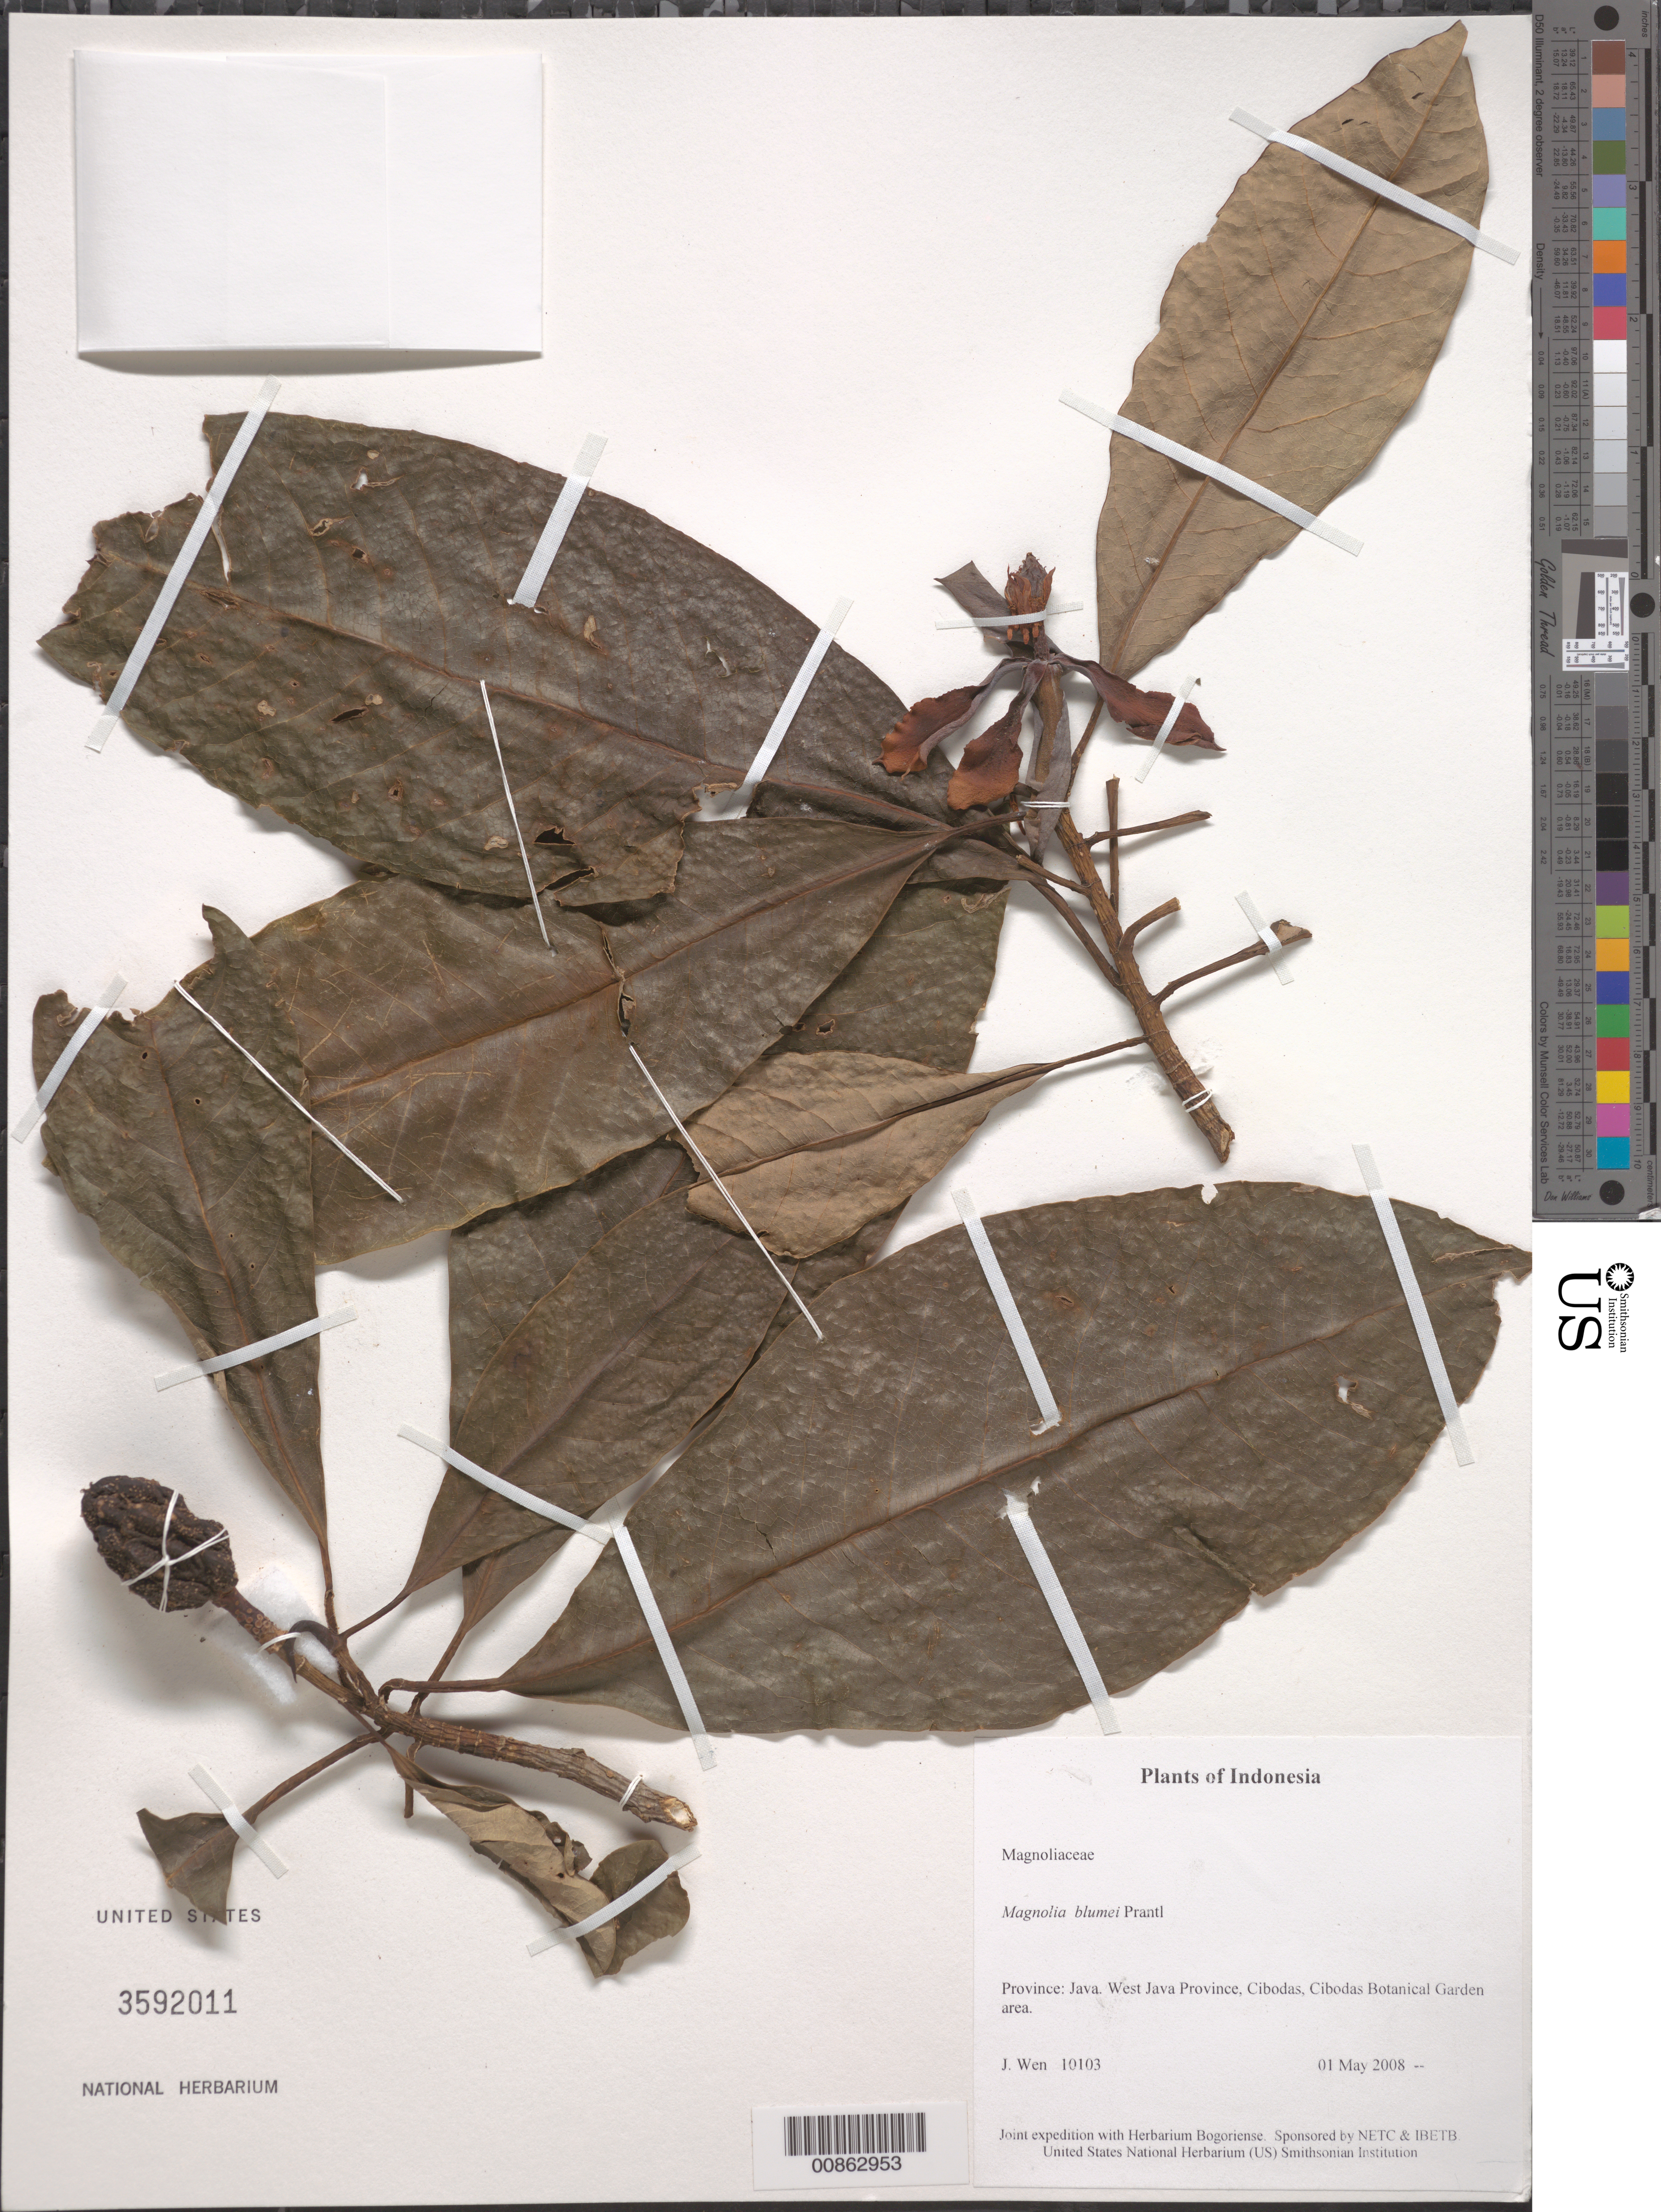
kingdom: Plantae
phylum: Tracheophyta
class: Magnoliopsida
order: Magnoliales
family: Magnoliaceae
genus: Magnolia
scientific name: Magnolia blumei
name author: Prantl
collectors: J. Wen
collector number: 10103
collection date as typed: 01 May 2008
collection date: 2008-05-01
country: Indonesia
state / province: Java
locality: West Java Province, Cibodas, Cibodas Botanical Garden area.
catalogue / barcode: US 3592011